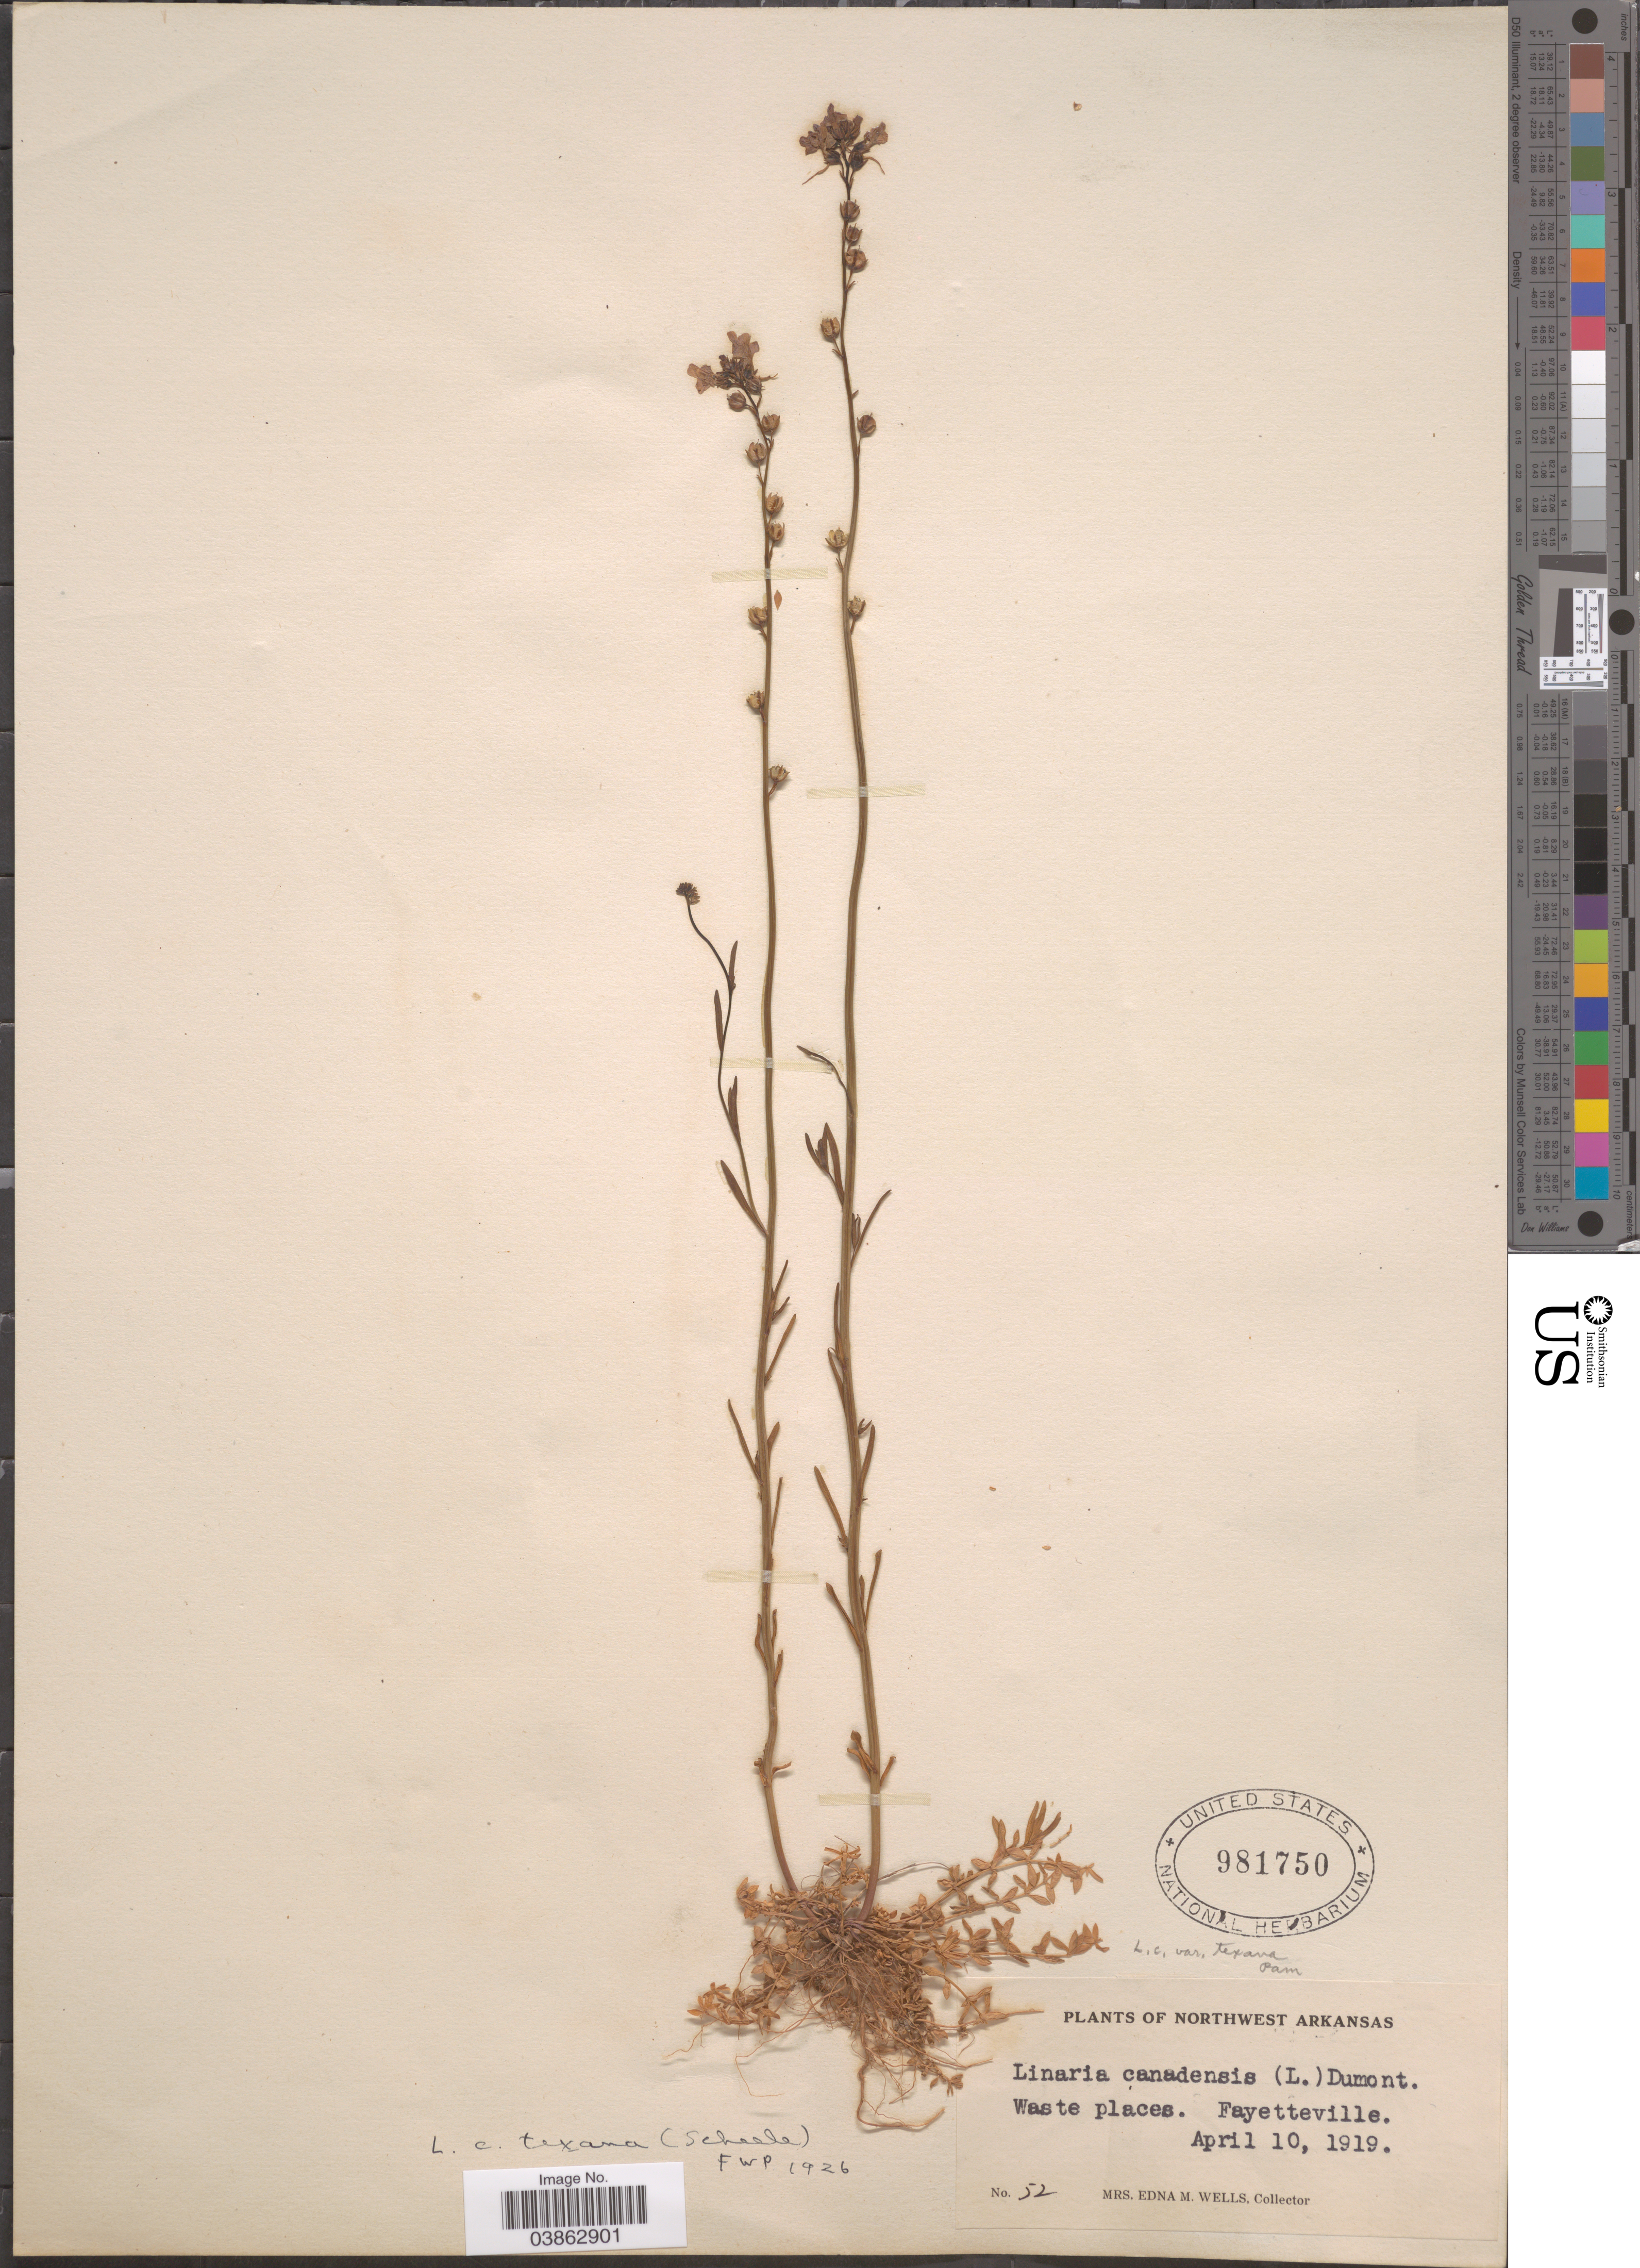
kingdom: Plantae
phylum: Tracheophyta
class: Magnoliopsida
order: Lamiales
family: Plantaginaceae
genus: Linaria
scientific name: Linaria texana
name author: Scheele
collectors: E. M. Wells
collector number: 52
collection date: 1919-04-10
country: United States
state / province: Arkansas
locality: Northwest Arkansas. Fayetteville.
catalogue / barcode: US 981750